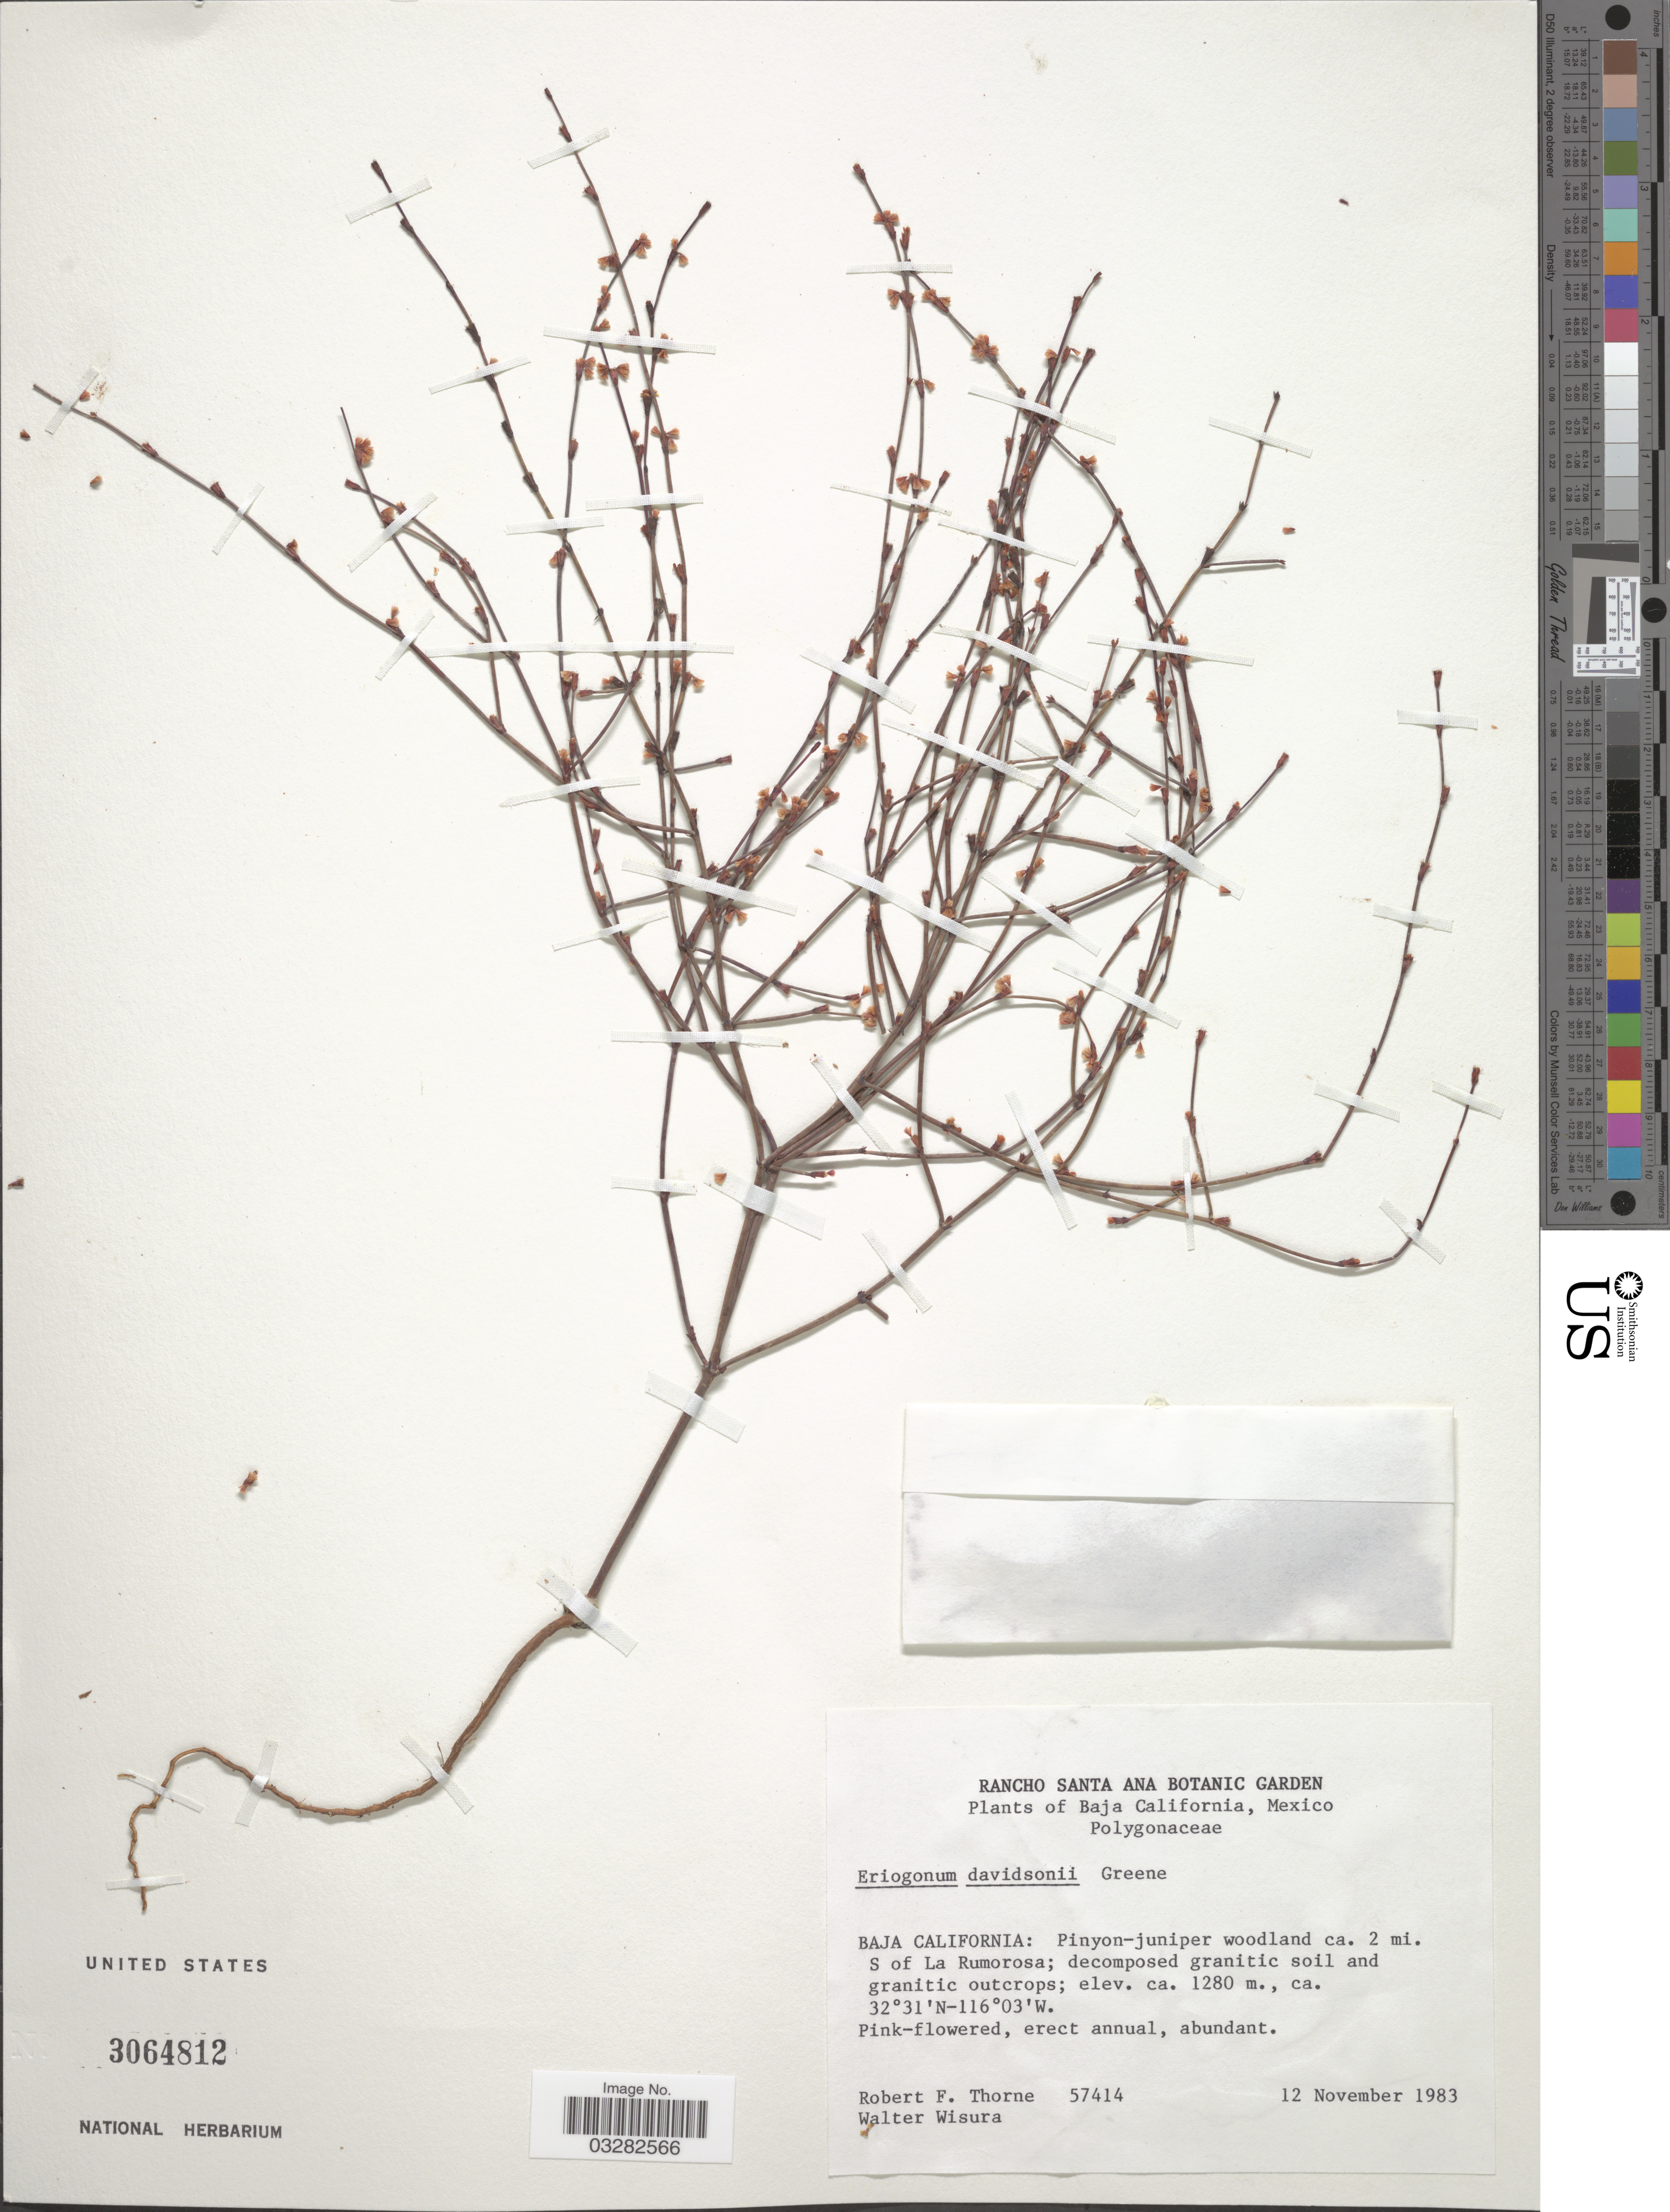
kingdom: Plantae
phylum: Tracheophyta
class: Magnoliopsida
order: Caryophyllales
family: Polygonaceae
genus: Eriogonum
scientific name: Eriogonum davidsonii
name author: Greene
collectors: R. F. Thorne & W. Wisura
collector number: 57414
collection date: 1983-11-12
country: Mexico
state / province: Baja California Norte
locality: Pinyon-juniper woodland ca. 2 mi. S of La Rumorosa.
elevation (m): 1280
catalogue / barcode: US 3064812